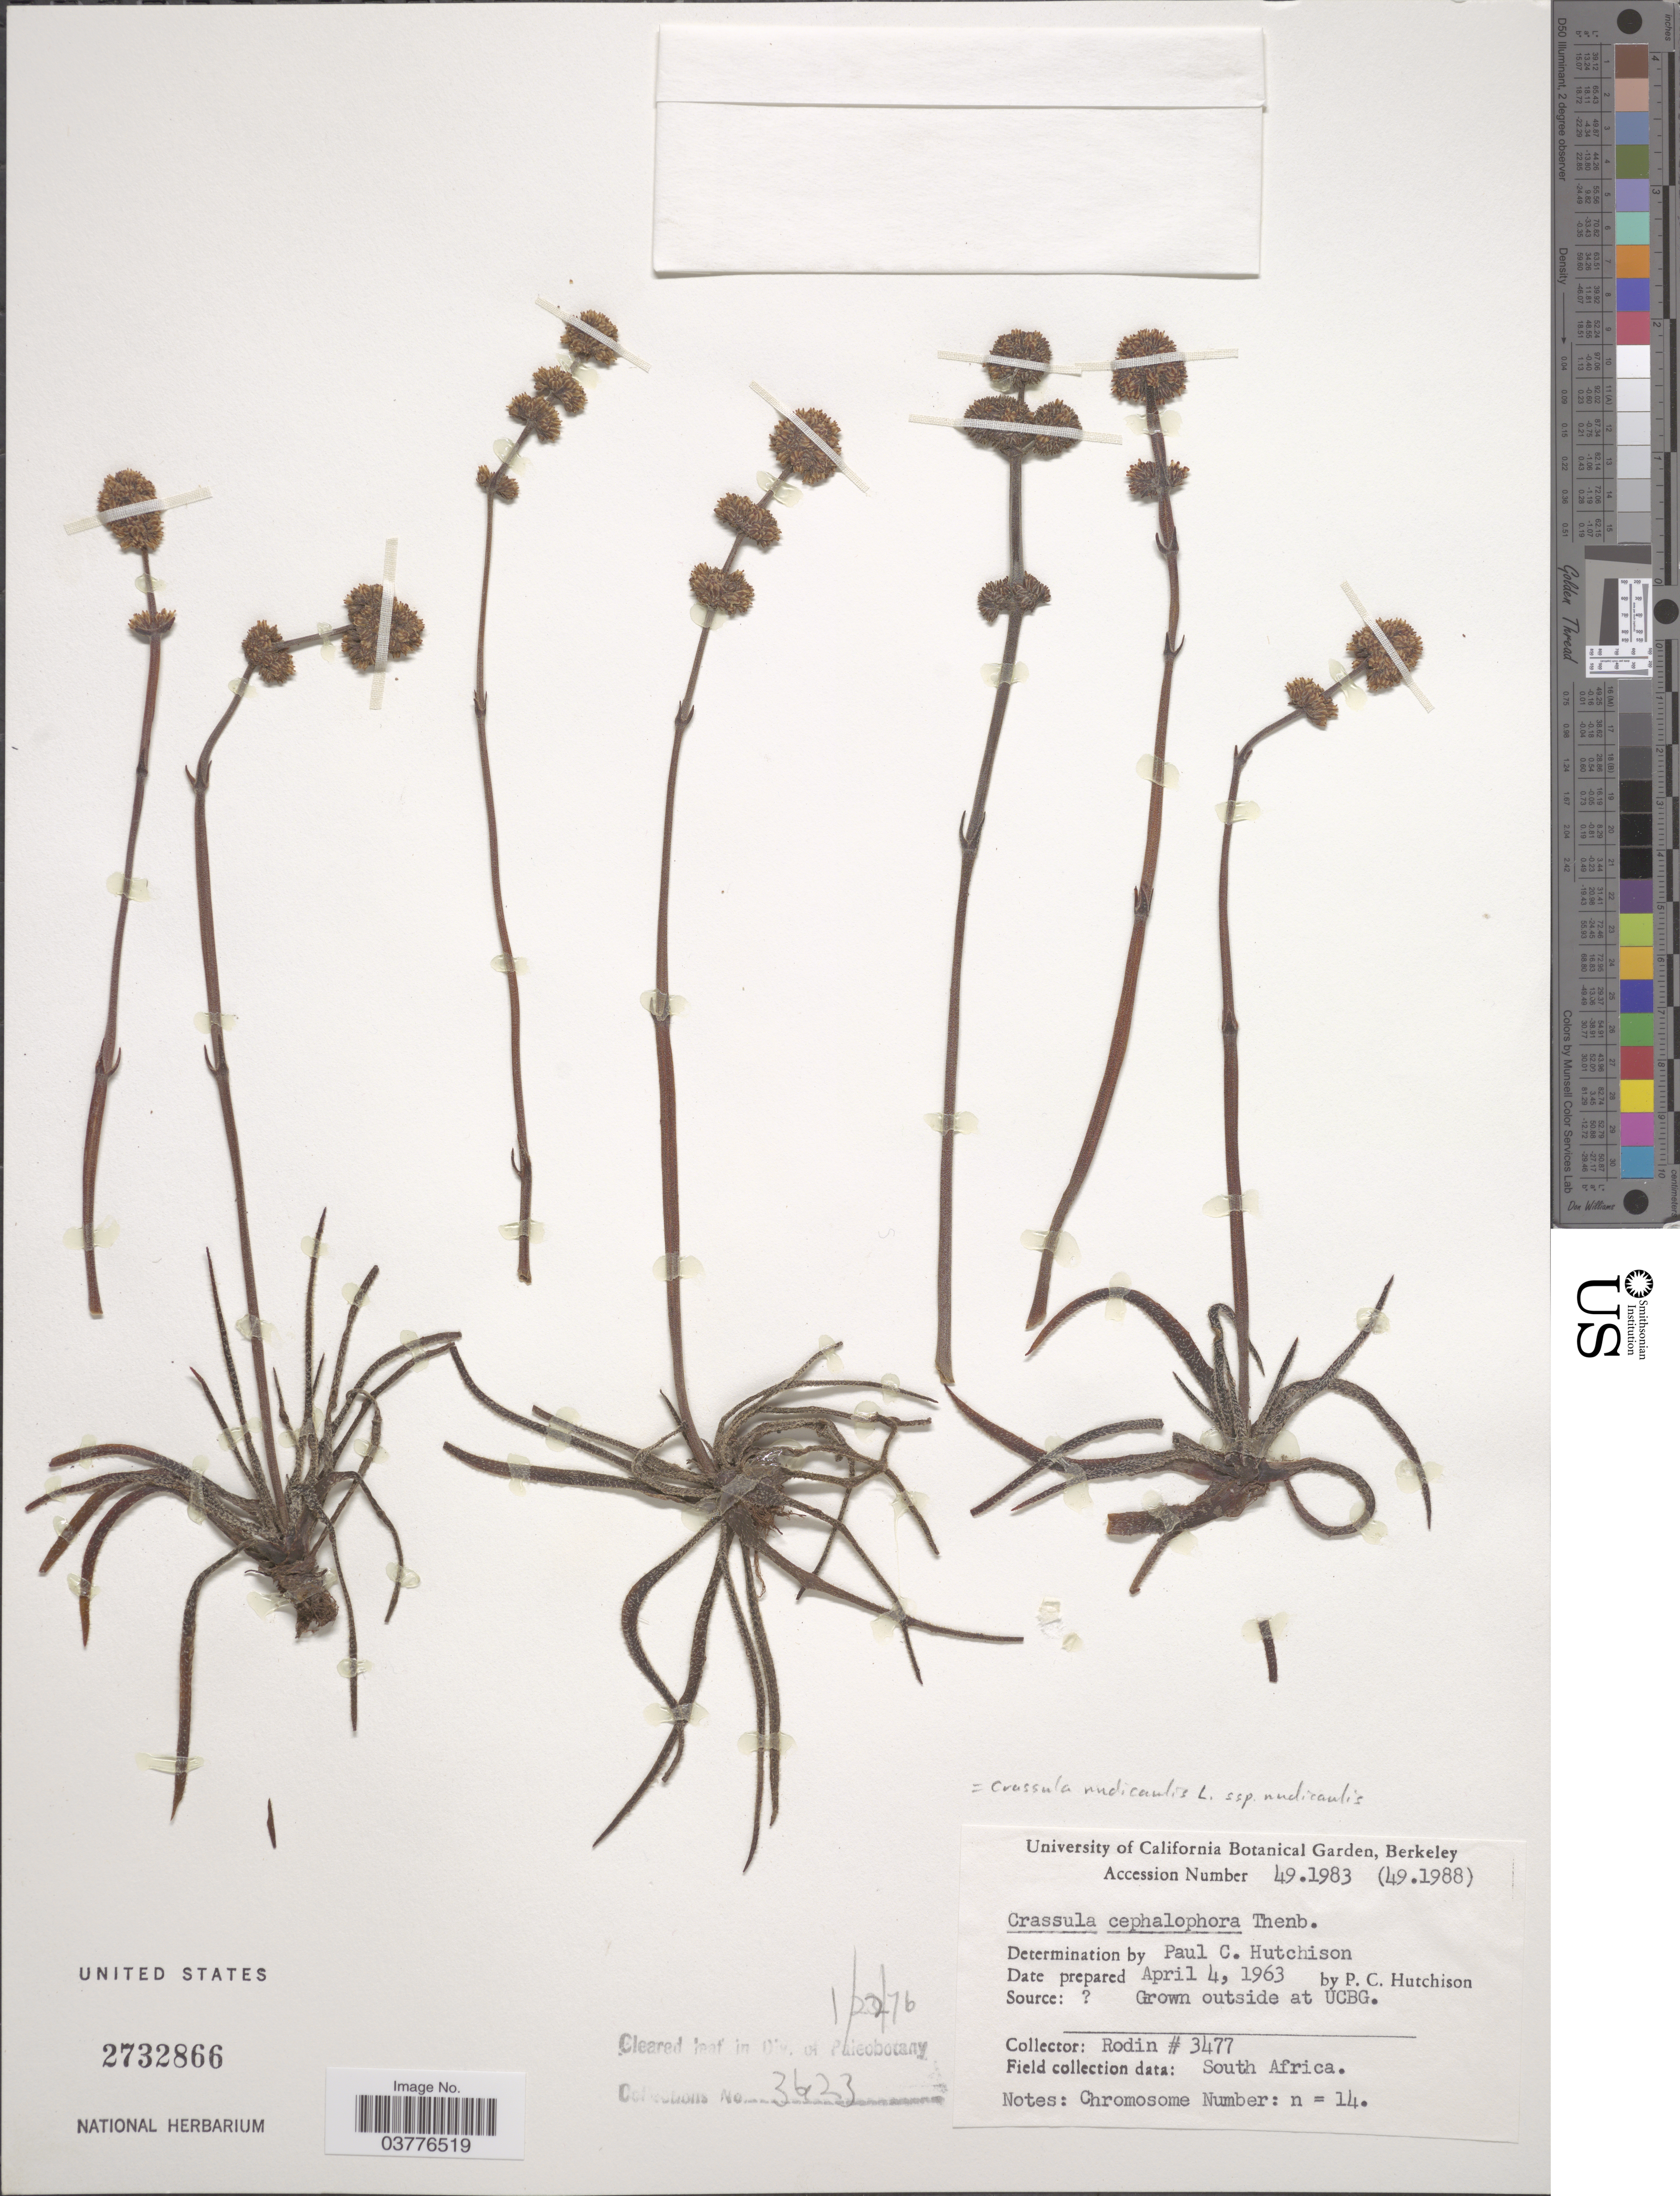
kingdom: Plantae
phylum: Tracheophyta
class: Magnoliopsida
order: Saxifragales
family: Crassulaceae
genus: Crassula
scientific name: Crassula nudicaulis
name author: L.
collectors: P. C. Hutchison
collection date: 1963-04-04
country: United States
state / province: California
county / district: Alameda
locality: University of California Botanical Garden, Berkeley.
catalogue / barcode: US 2732866